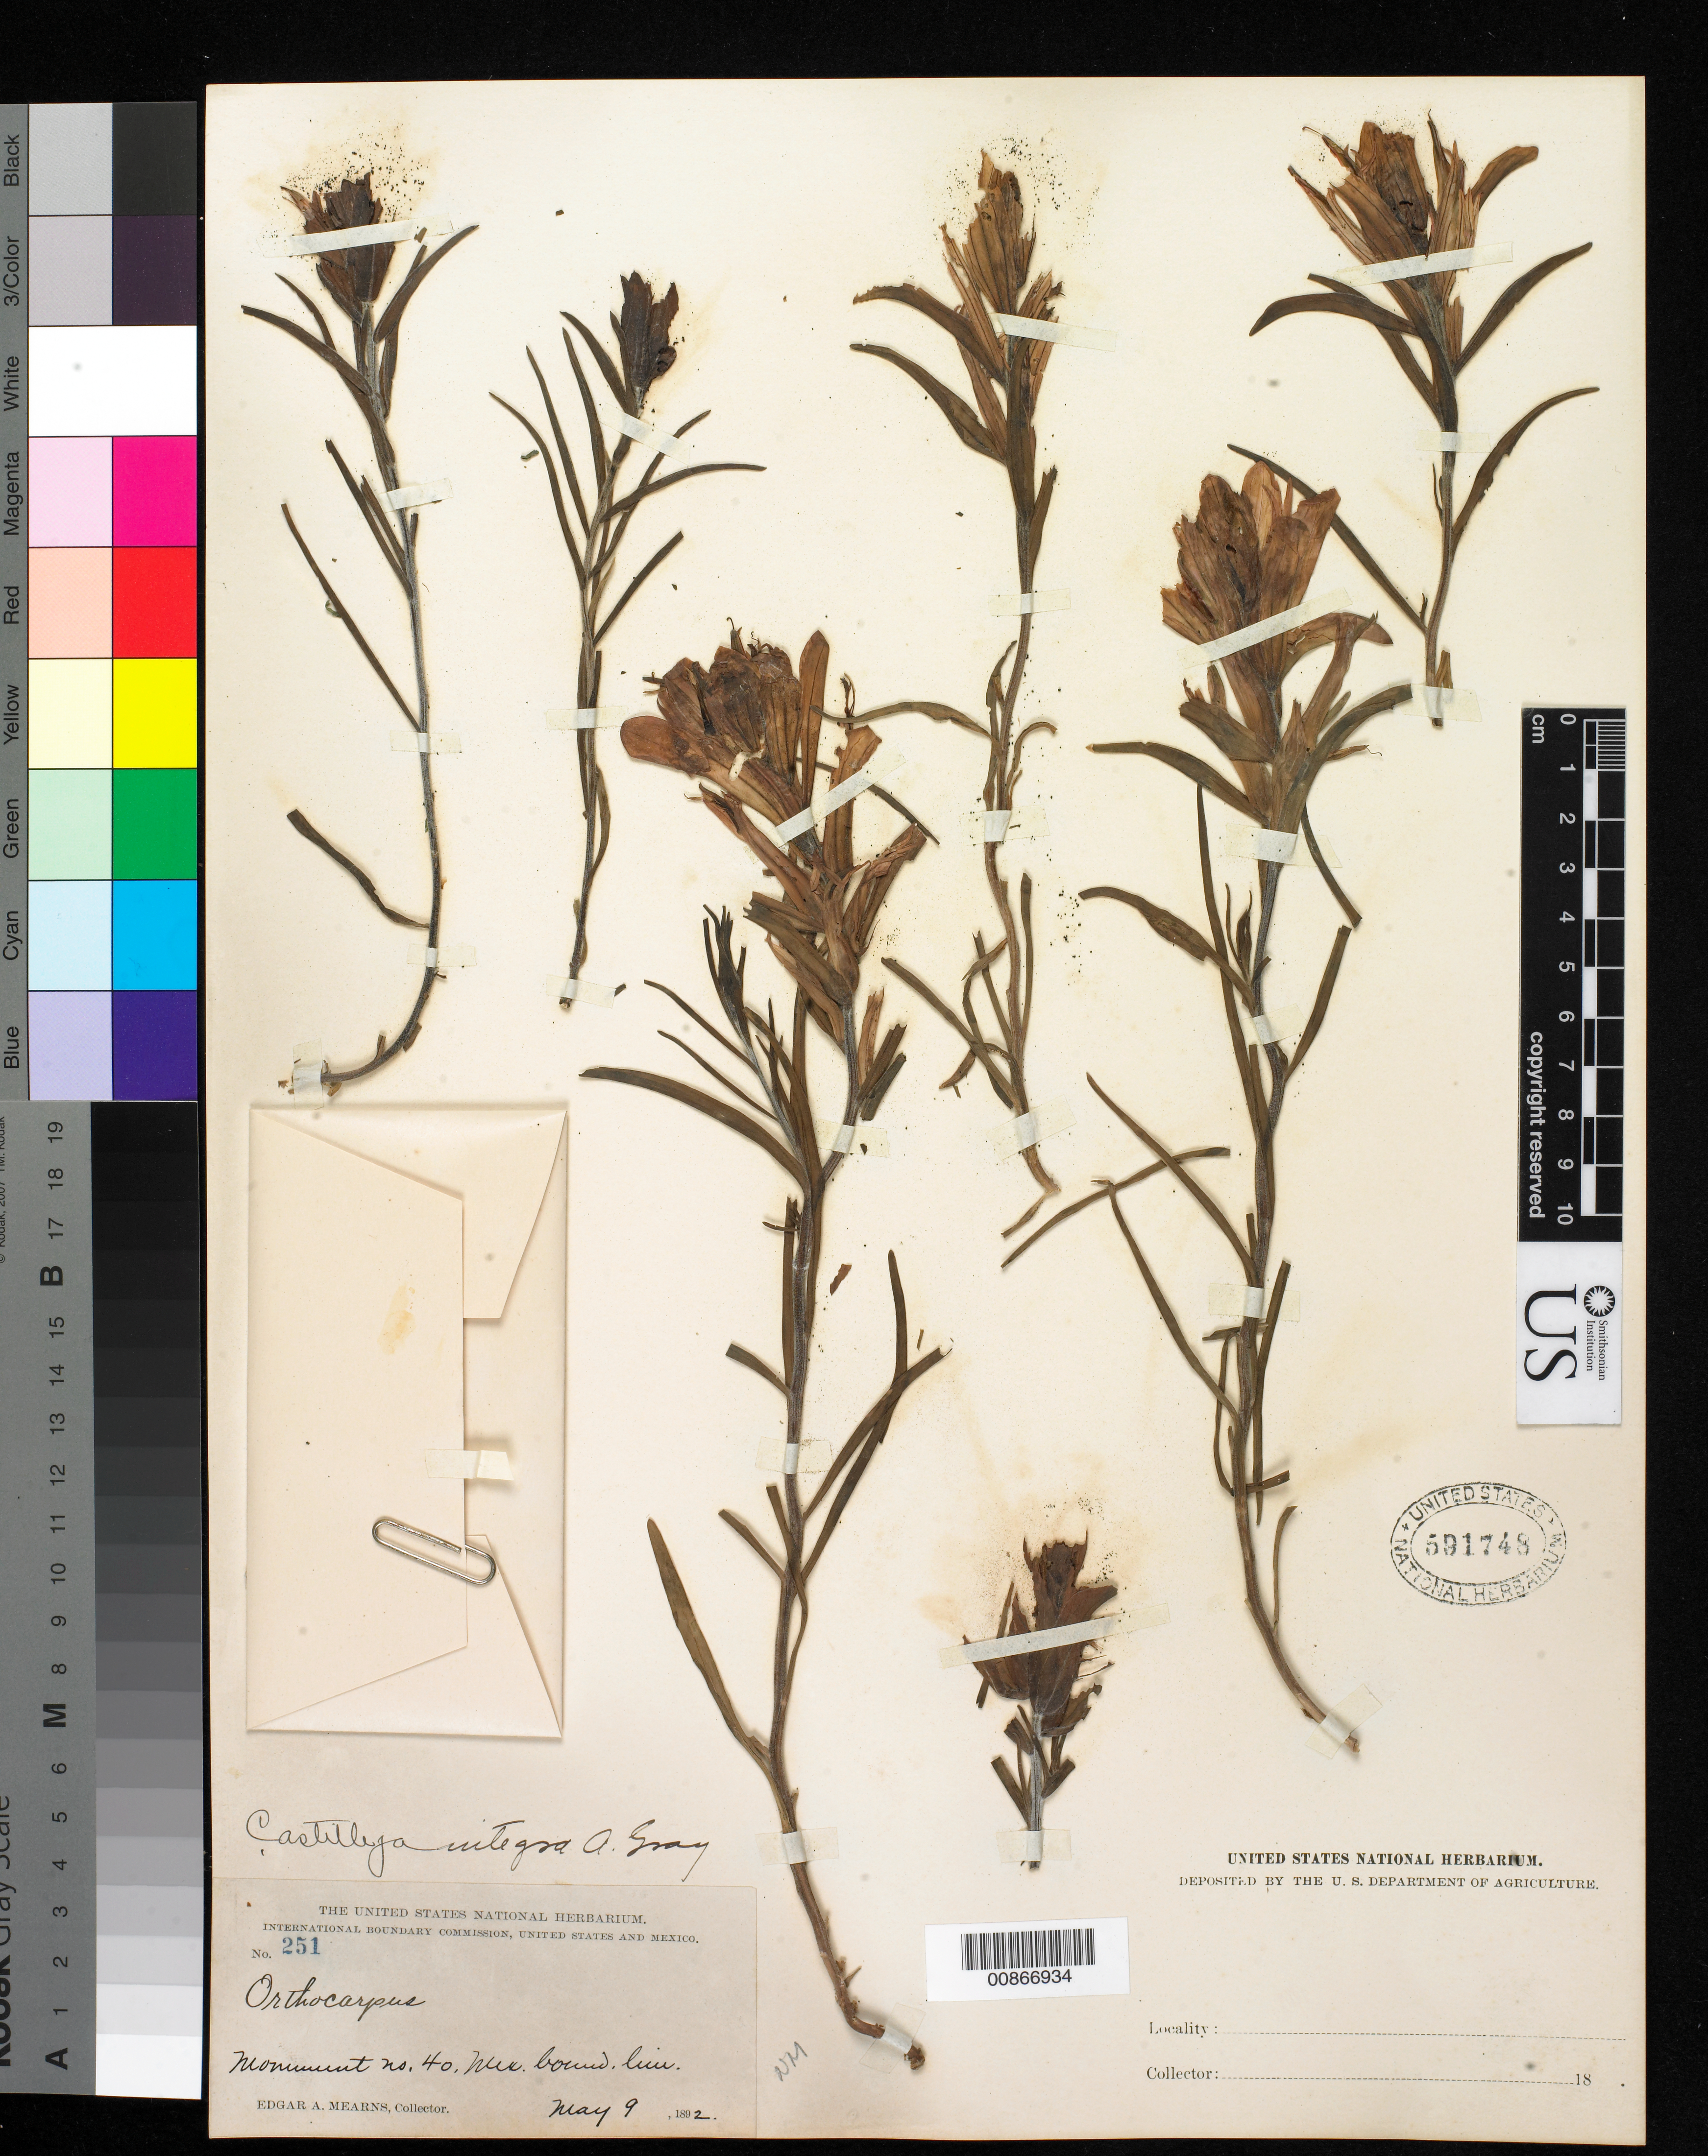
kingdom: Plantae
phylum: Tracheophyta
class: Magnoliopsida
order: Lamiales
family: Orobanchaceae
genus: Castilleja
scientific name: Castilleja integra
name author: A. Gray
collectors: E. A. Mearns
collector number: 251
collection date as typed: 09 May 1892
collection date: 1892-05-09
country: United States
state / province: New Mexico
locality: Upper corner monument no. 40, Mexican Boundary Line.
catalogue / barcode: US 591748